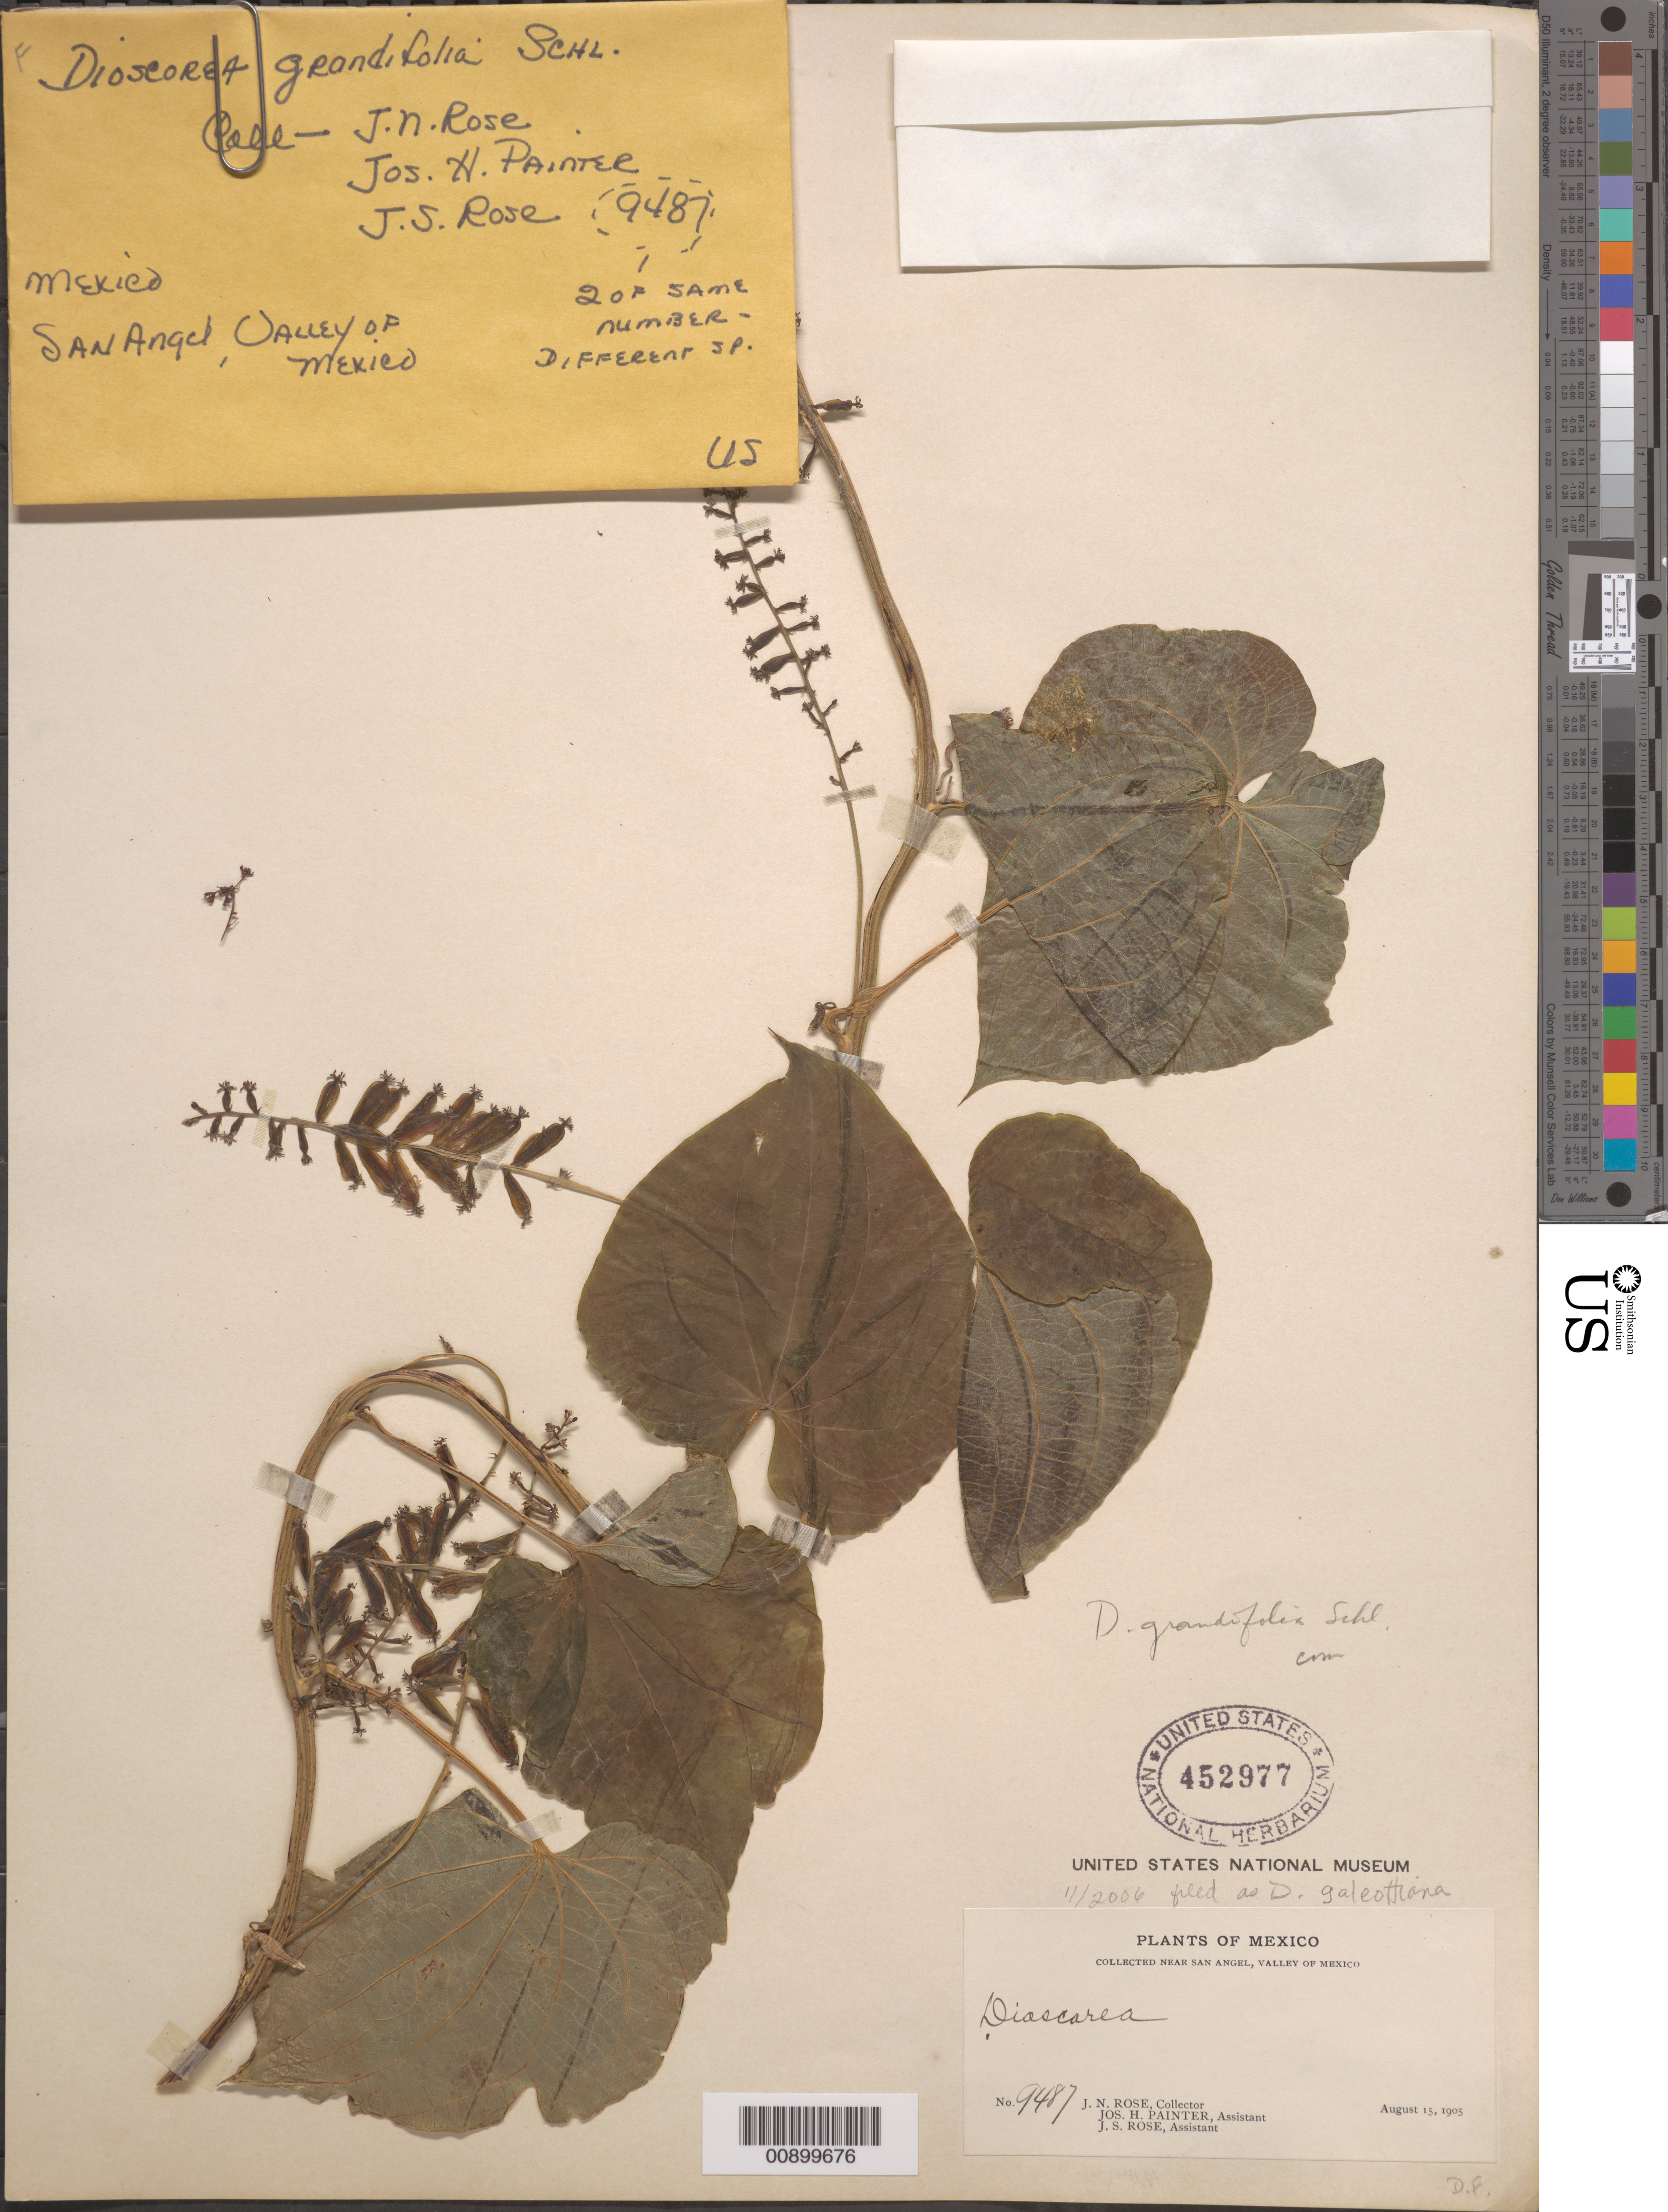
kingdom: Plantae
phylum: Tracheophyta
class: Liliopsida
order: Dioscoreales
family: Dioscoreaceae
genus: Dioscorea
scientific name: Dioscorea galeottiana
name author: Kunth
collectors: J. N. Rose, J. H. Painter & J. S. Rose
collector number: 9487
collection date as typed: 15 Aug 1905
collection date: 1905-08-15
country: Mexico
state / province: Distrito Federal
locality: Near San Angel, Valley of México.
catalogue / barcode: US 452977